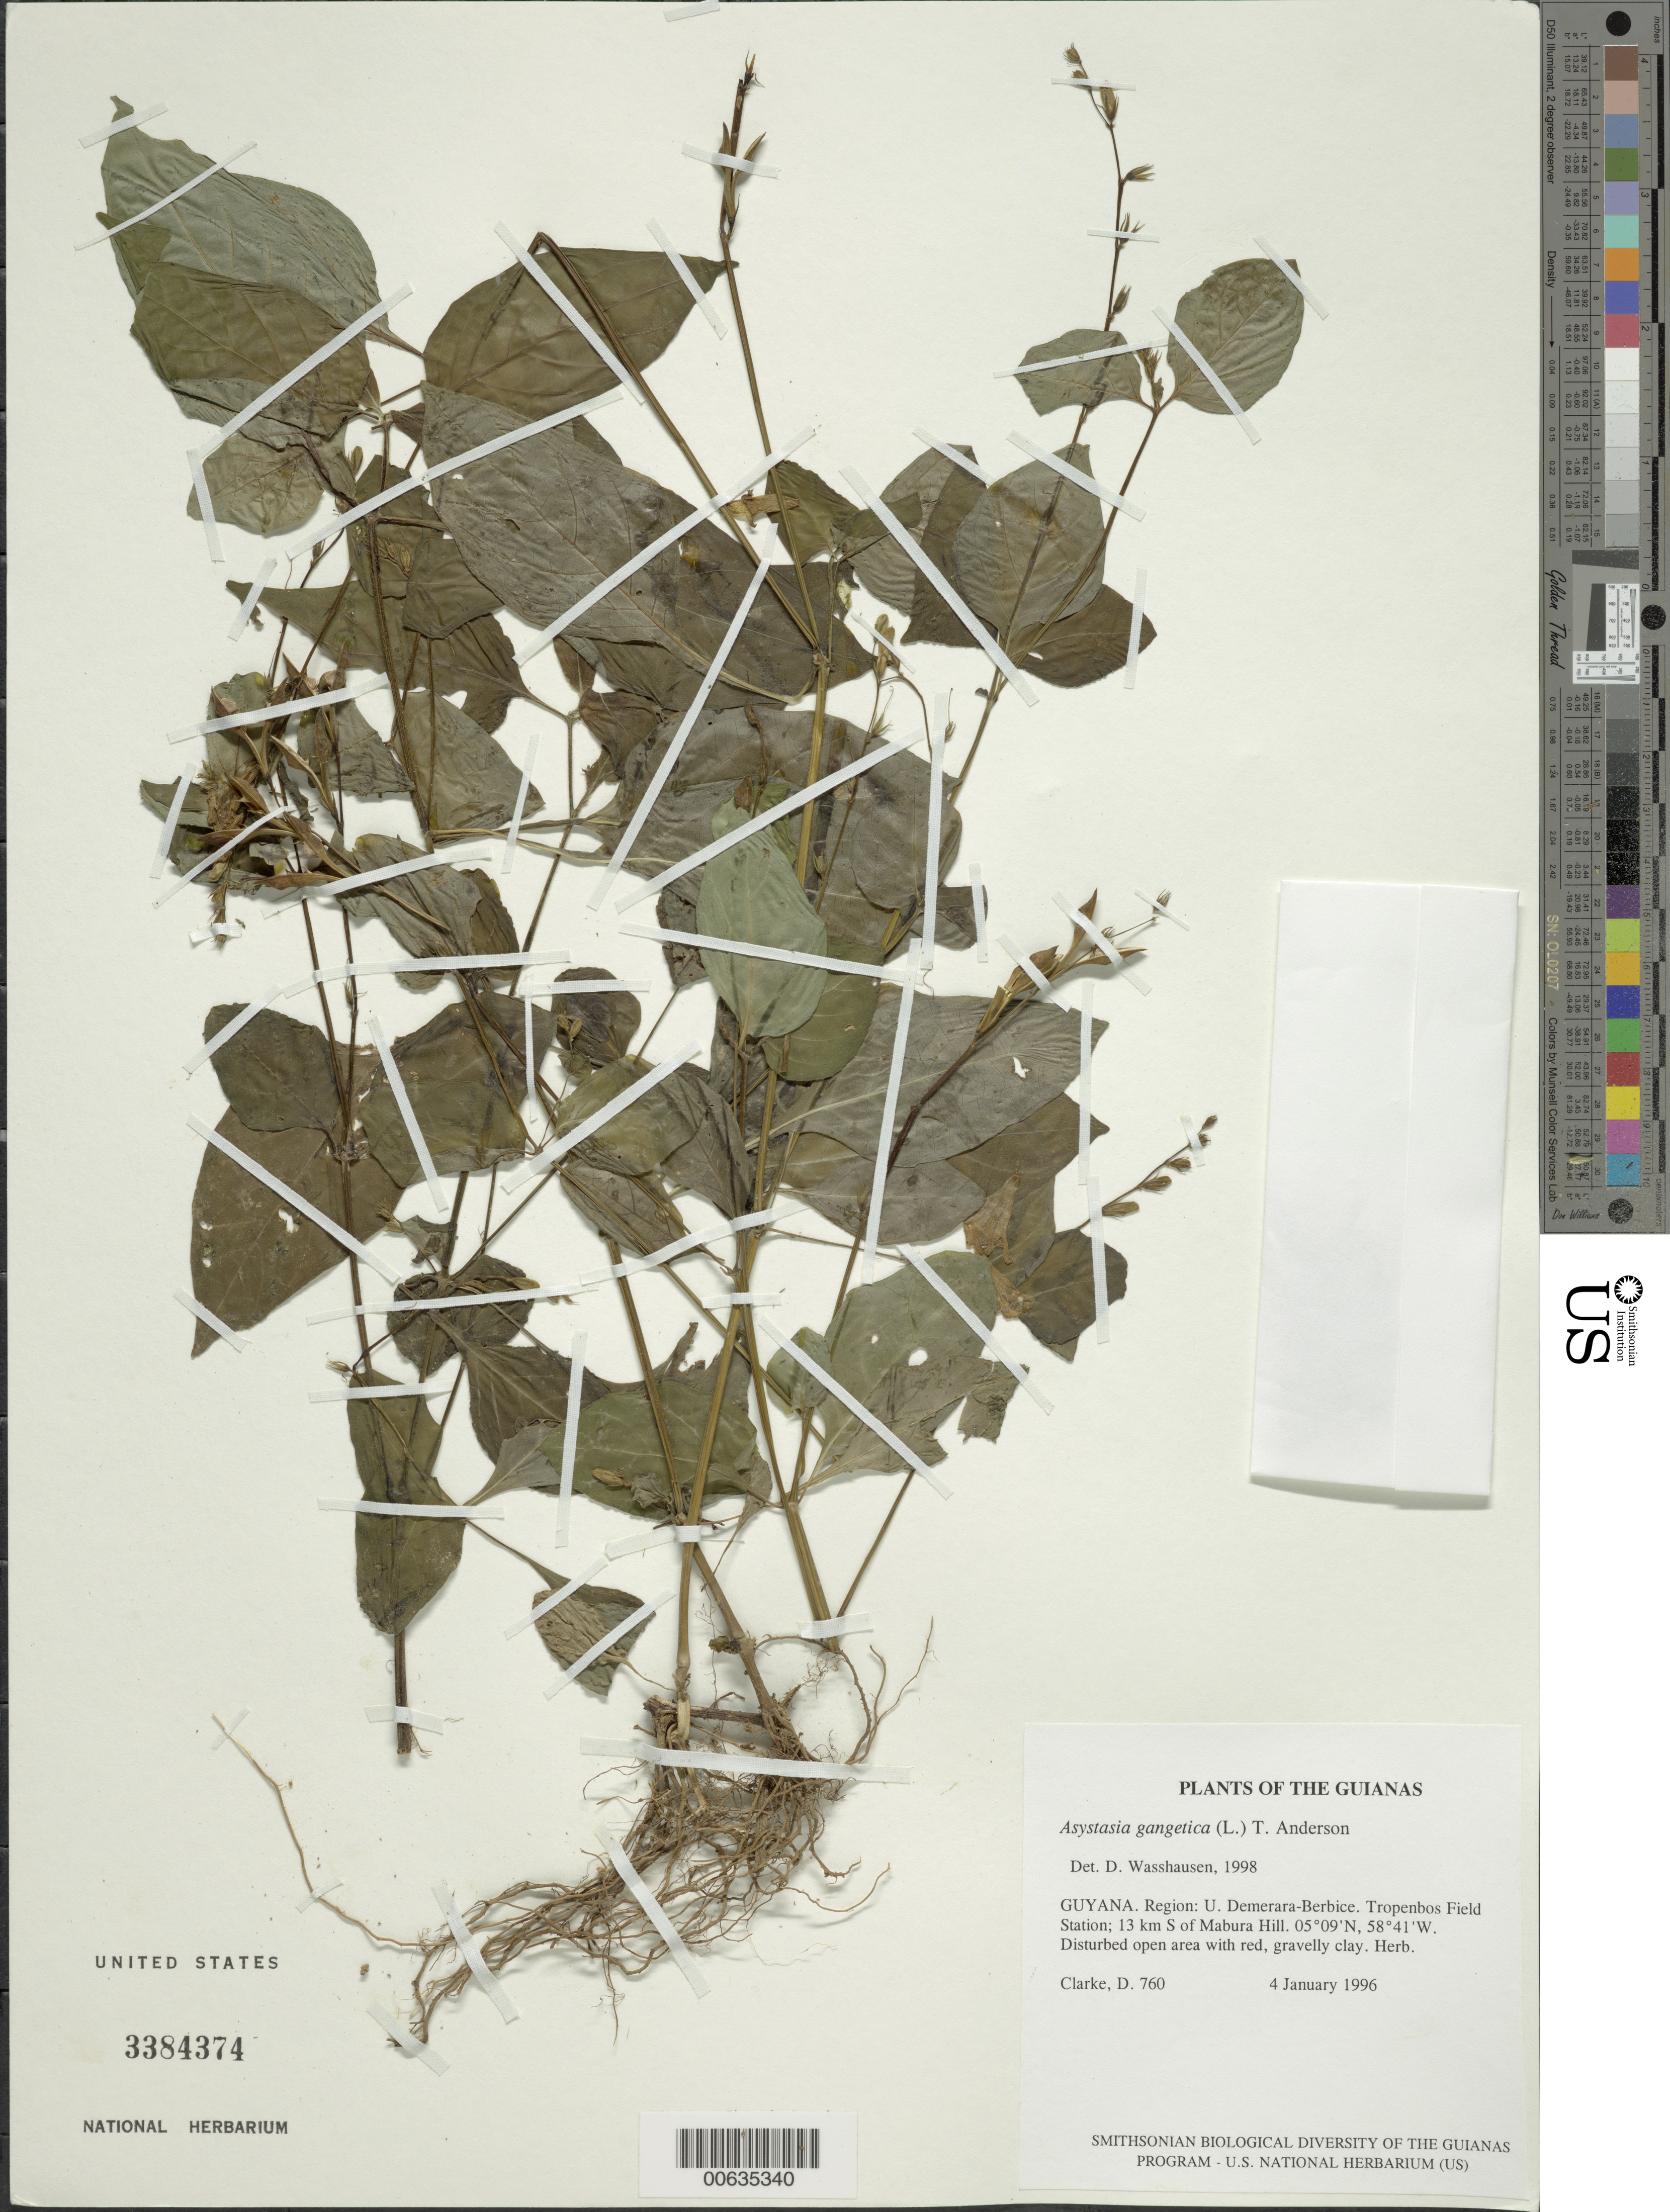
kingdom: Plantae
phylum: Tracheophyta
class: Magnoliopsida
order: Lamiales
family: Acanthaceae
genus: Asystasia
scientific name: Asystasia gangetica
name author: (L.) T. Anderson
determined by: Wasshausen, Dieter C., (BOT), Smithsonian Institution - National Museum of Natural History (UNITED STATES)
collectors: H. D. Clarke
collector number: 760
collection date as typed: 4 January 1996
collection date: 1996-01-04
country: Guyana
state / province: U. Demerara-Berbice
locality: Tropenbos Field Station; 3 km South of Mabura Hill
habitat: Disturbed open area with red, gravelly clay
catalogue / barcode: US 3384374